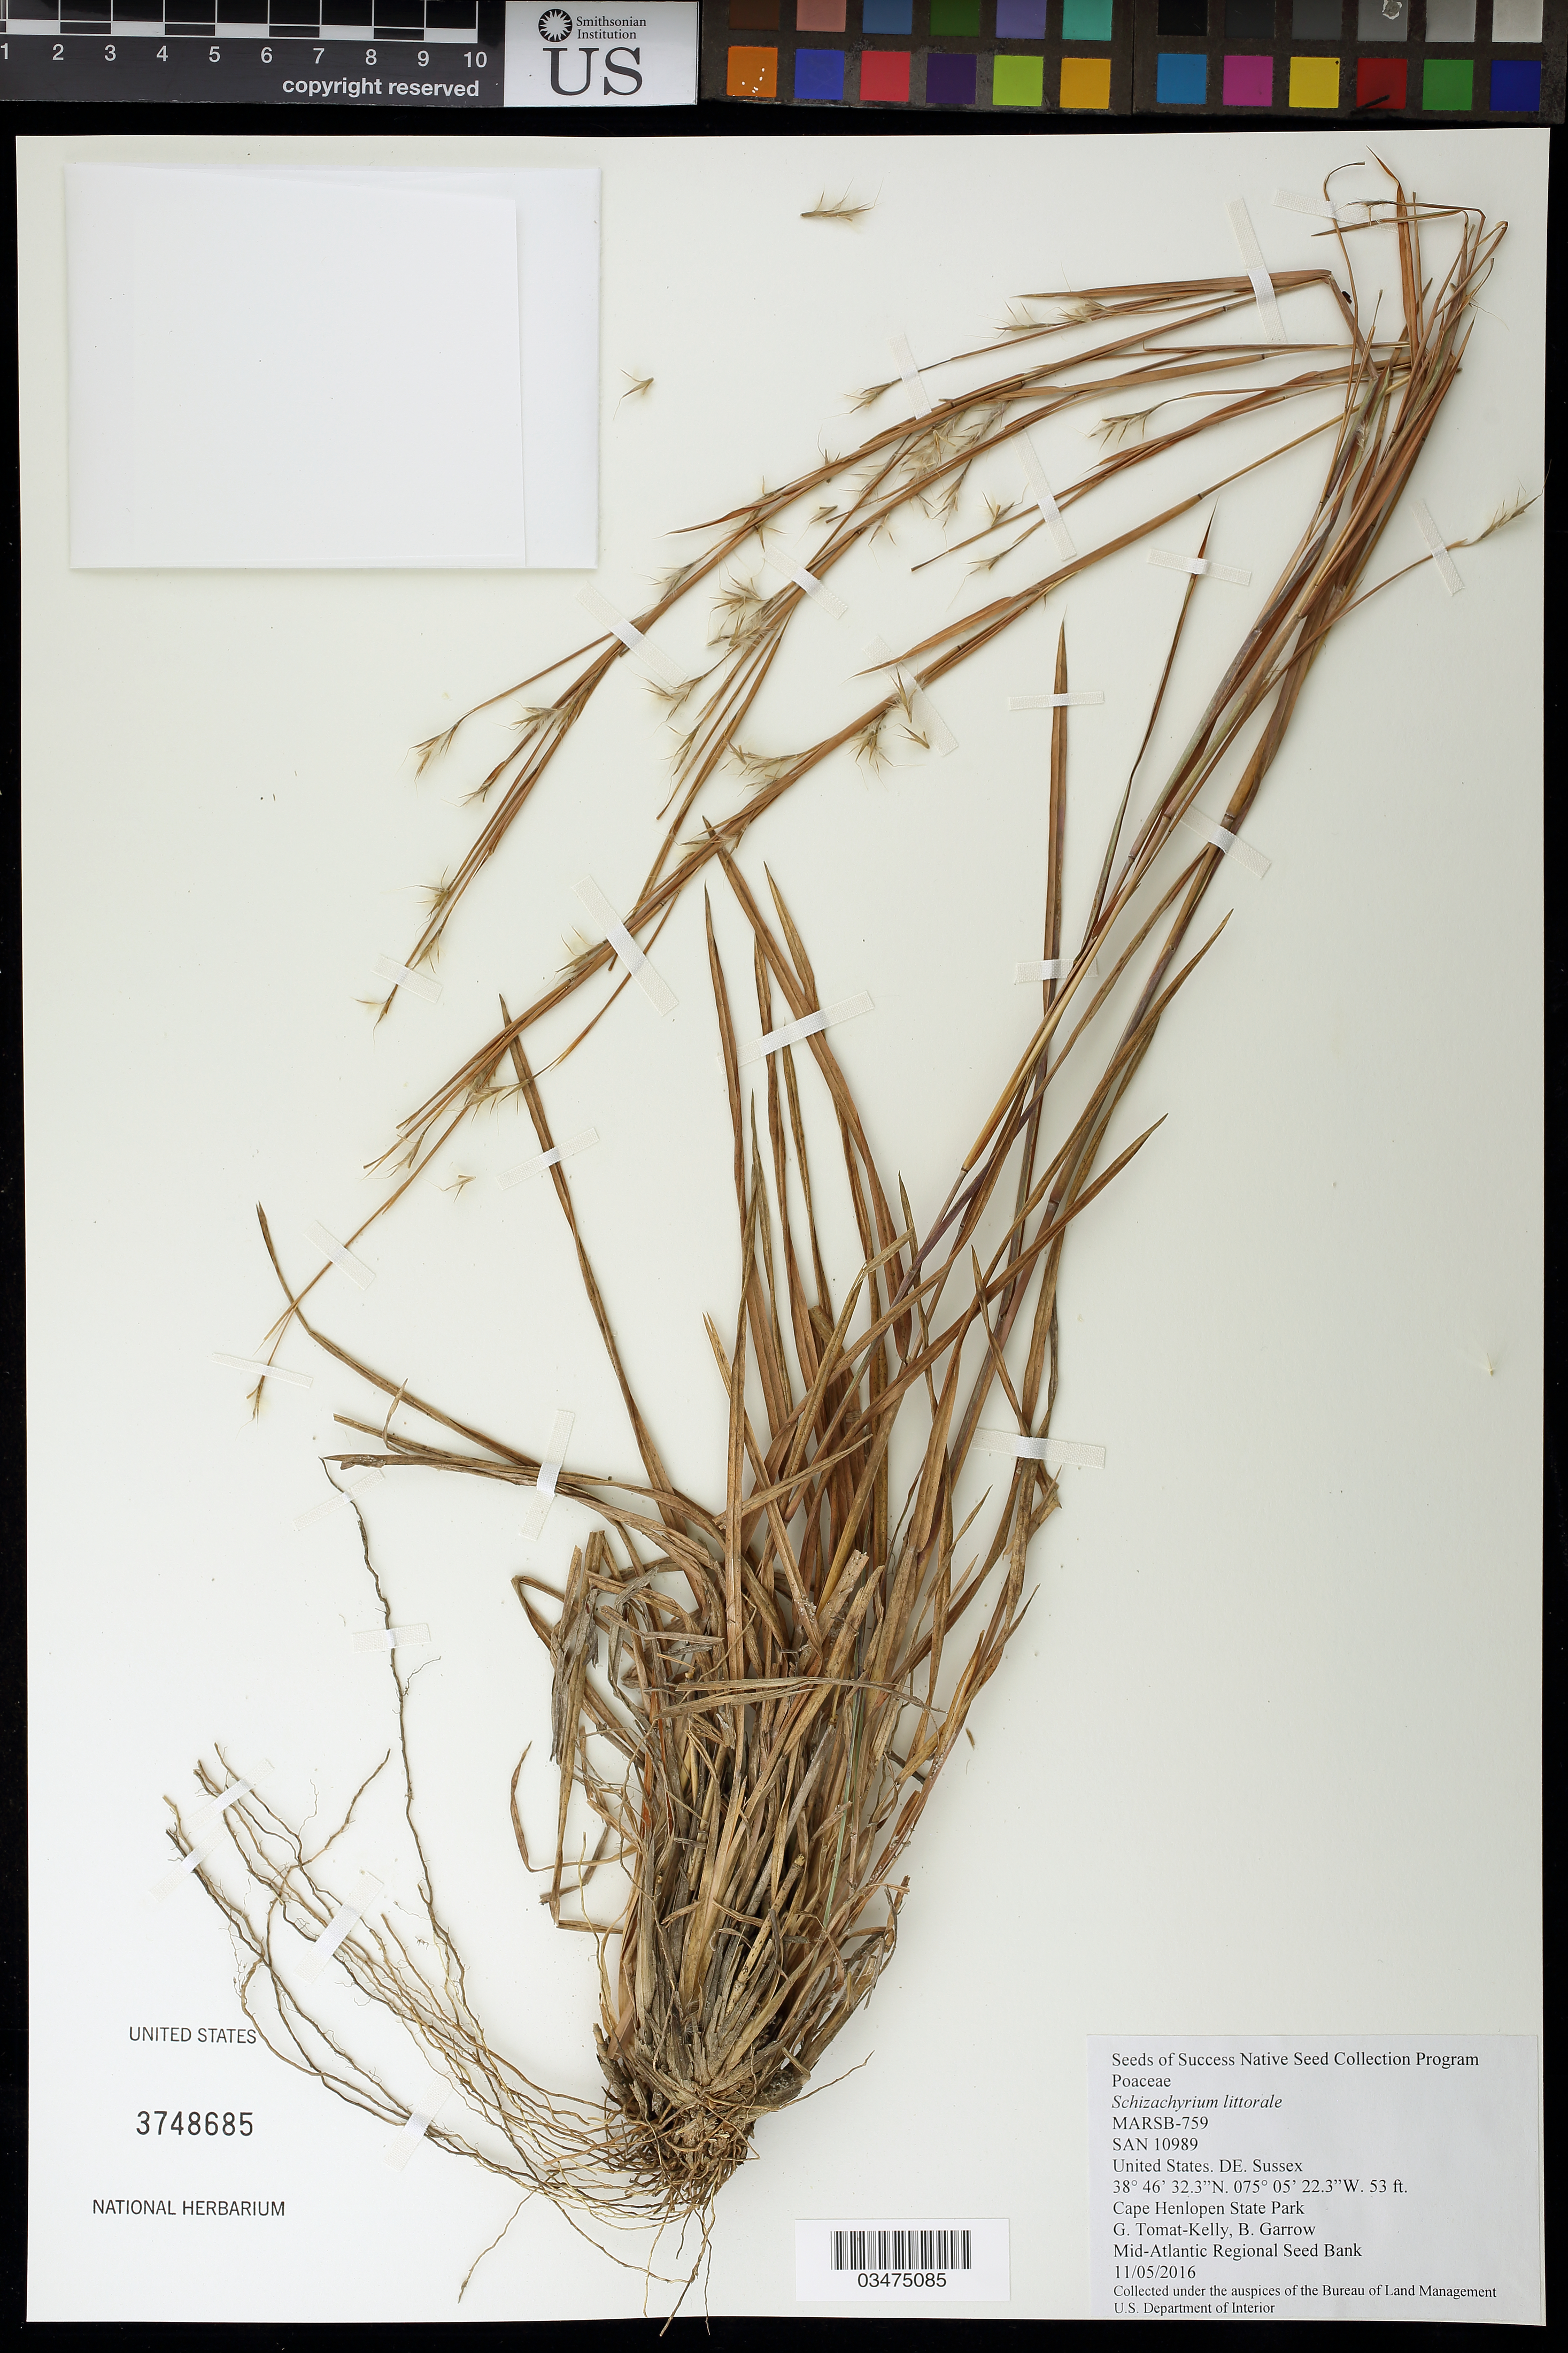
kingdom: Plantae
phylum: Tracheophyta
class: Liliopsida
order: Poales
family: Poaceae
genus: Schizachyrium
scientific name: Schizachyrium littorale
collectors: G. Tomat-Kelly & B. Garrow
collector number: MARSB-759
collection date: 2016-11-05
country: United States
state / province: Delaware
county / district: Sussex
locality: Cape Henlopen State Park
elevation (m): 16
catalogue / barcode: US 3748685